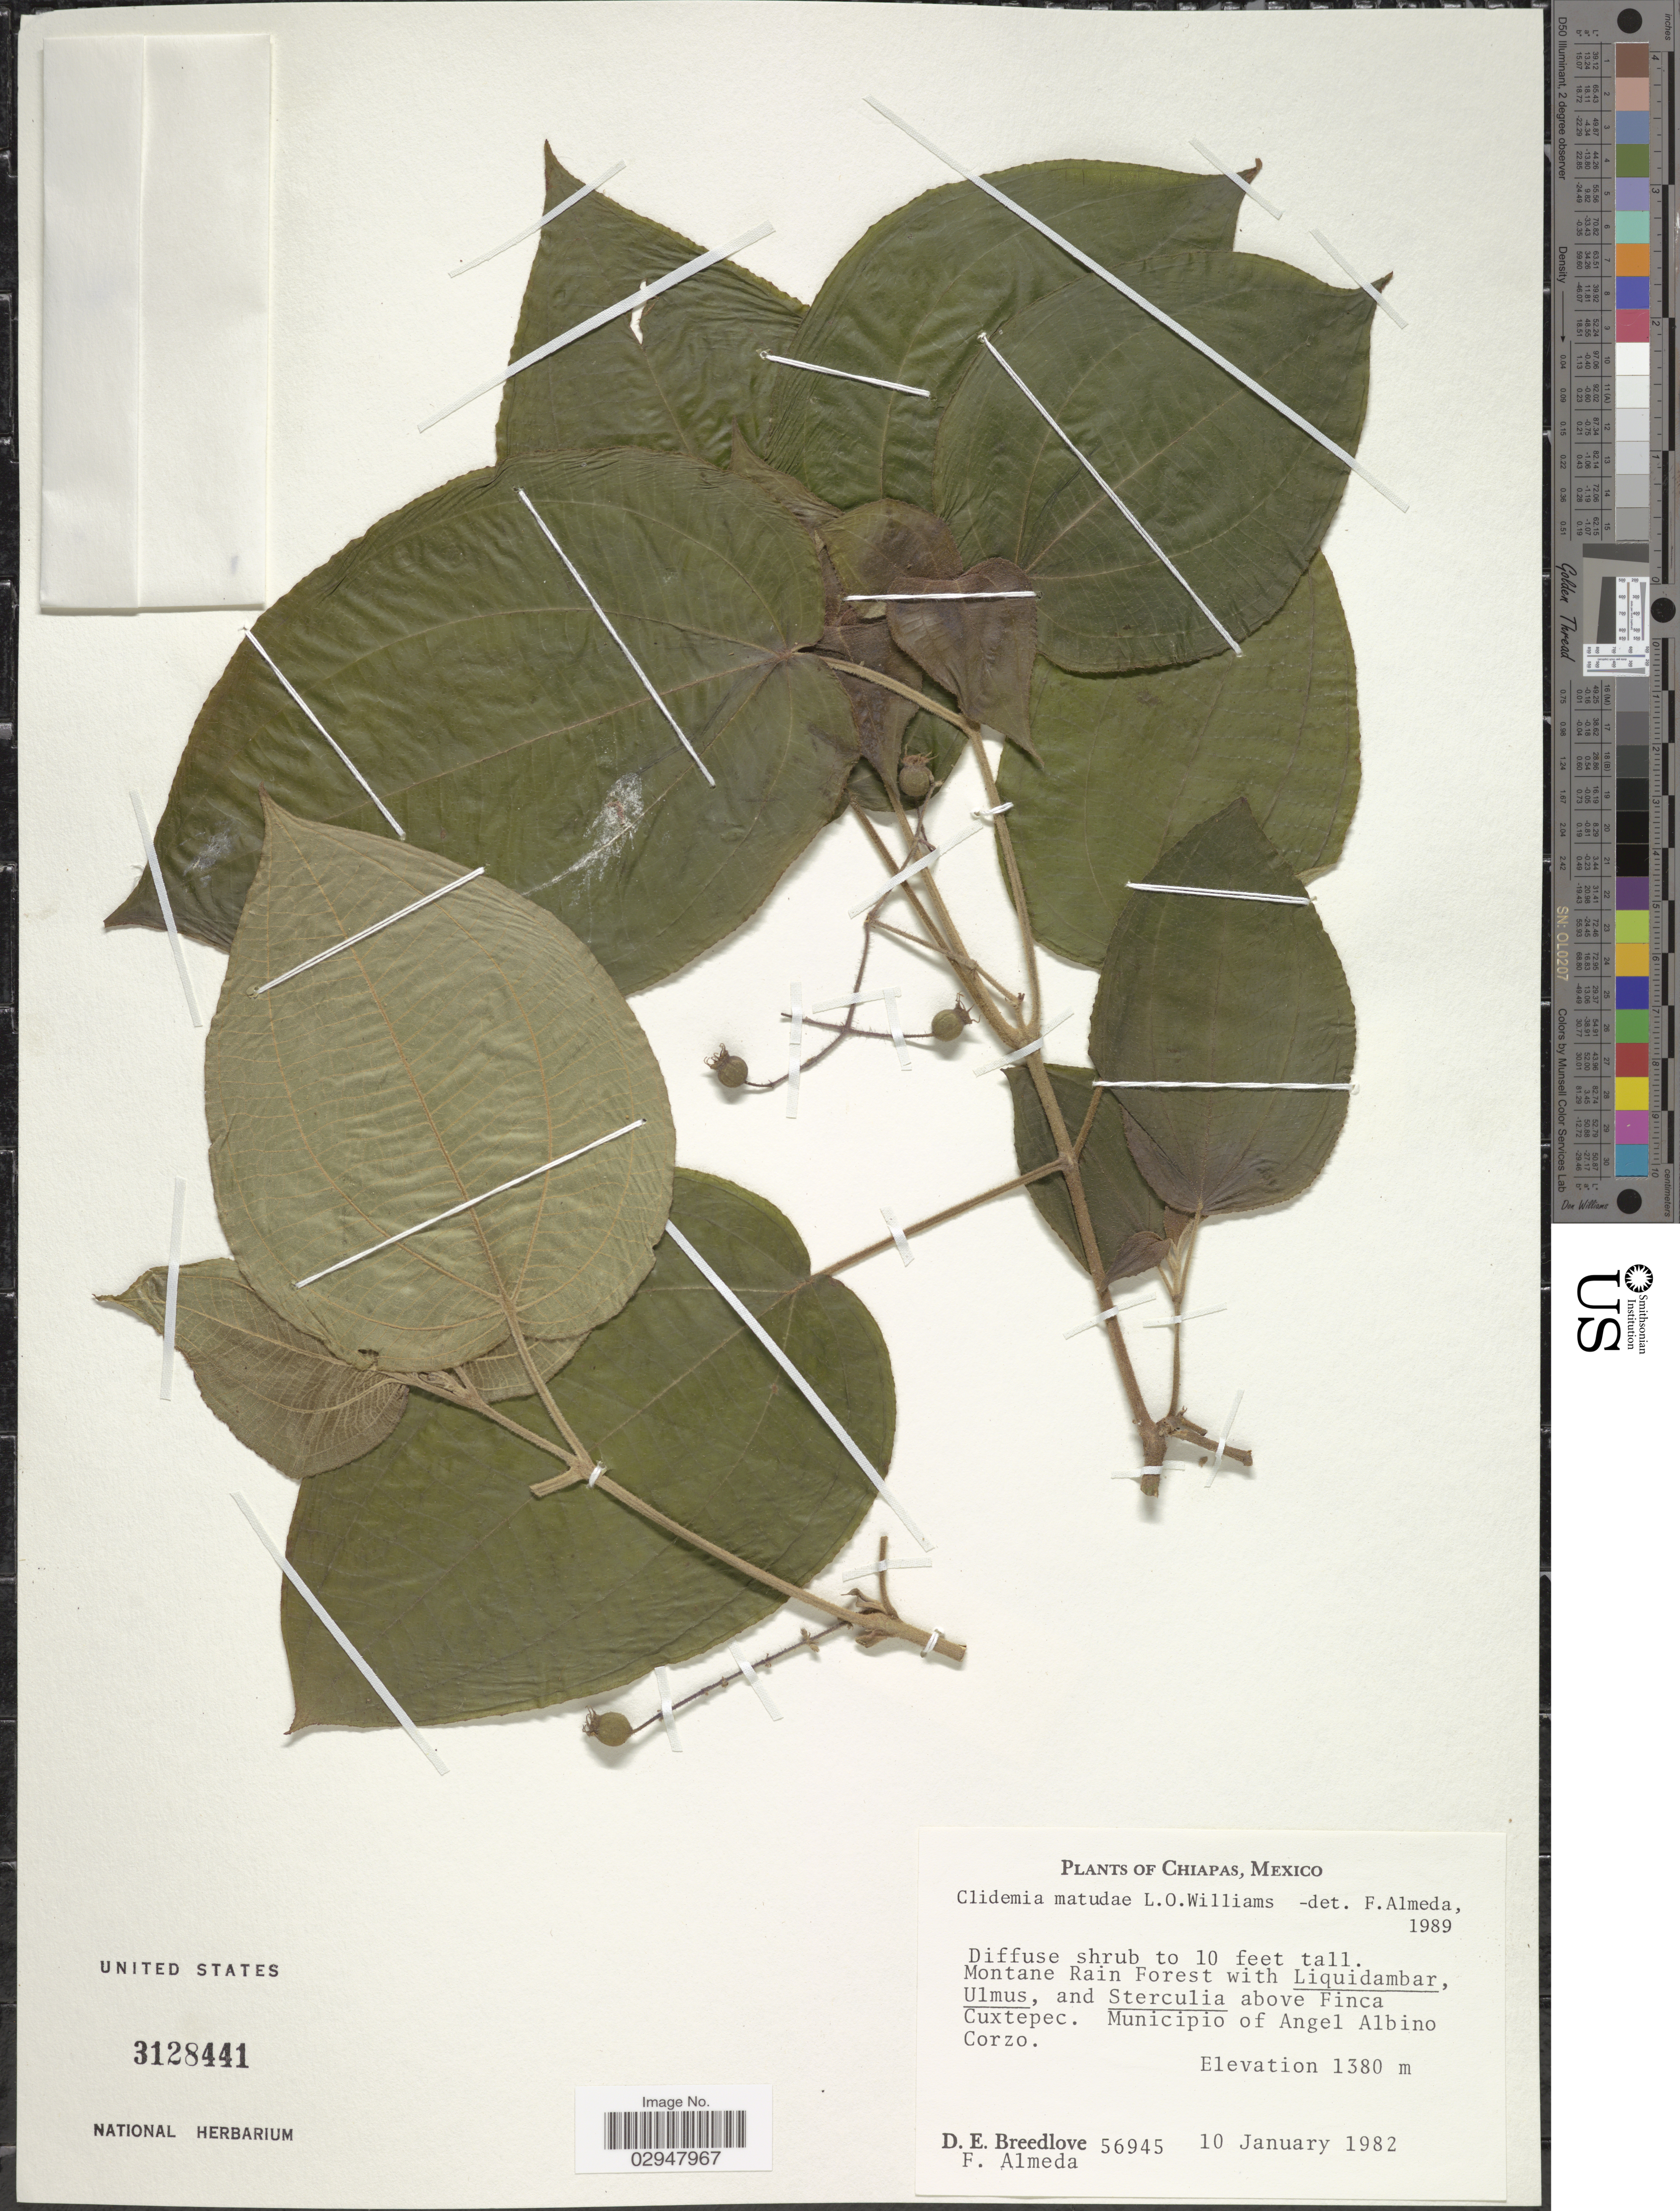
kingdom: Plantae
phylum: Tracheophyta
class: Magnoliopsida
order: Myrtales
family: Melastomataceae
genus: Clidemia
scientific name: Clidemia matudae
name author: L.O. Williams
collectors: D. E. Breedlove & F. Almeda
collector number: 56945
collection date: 1982-01-10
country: Mexico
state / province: Chiapas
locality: Above Finca Cuxtepec, Municipio of Angel Albino Corzo.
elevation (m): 1380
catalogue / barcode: US 3128441